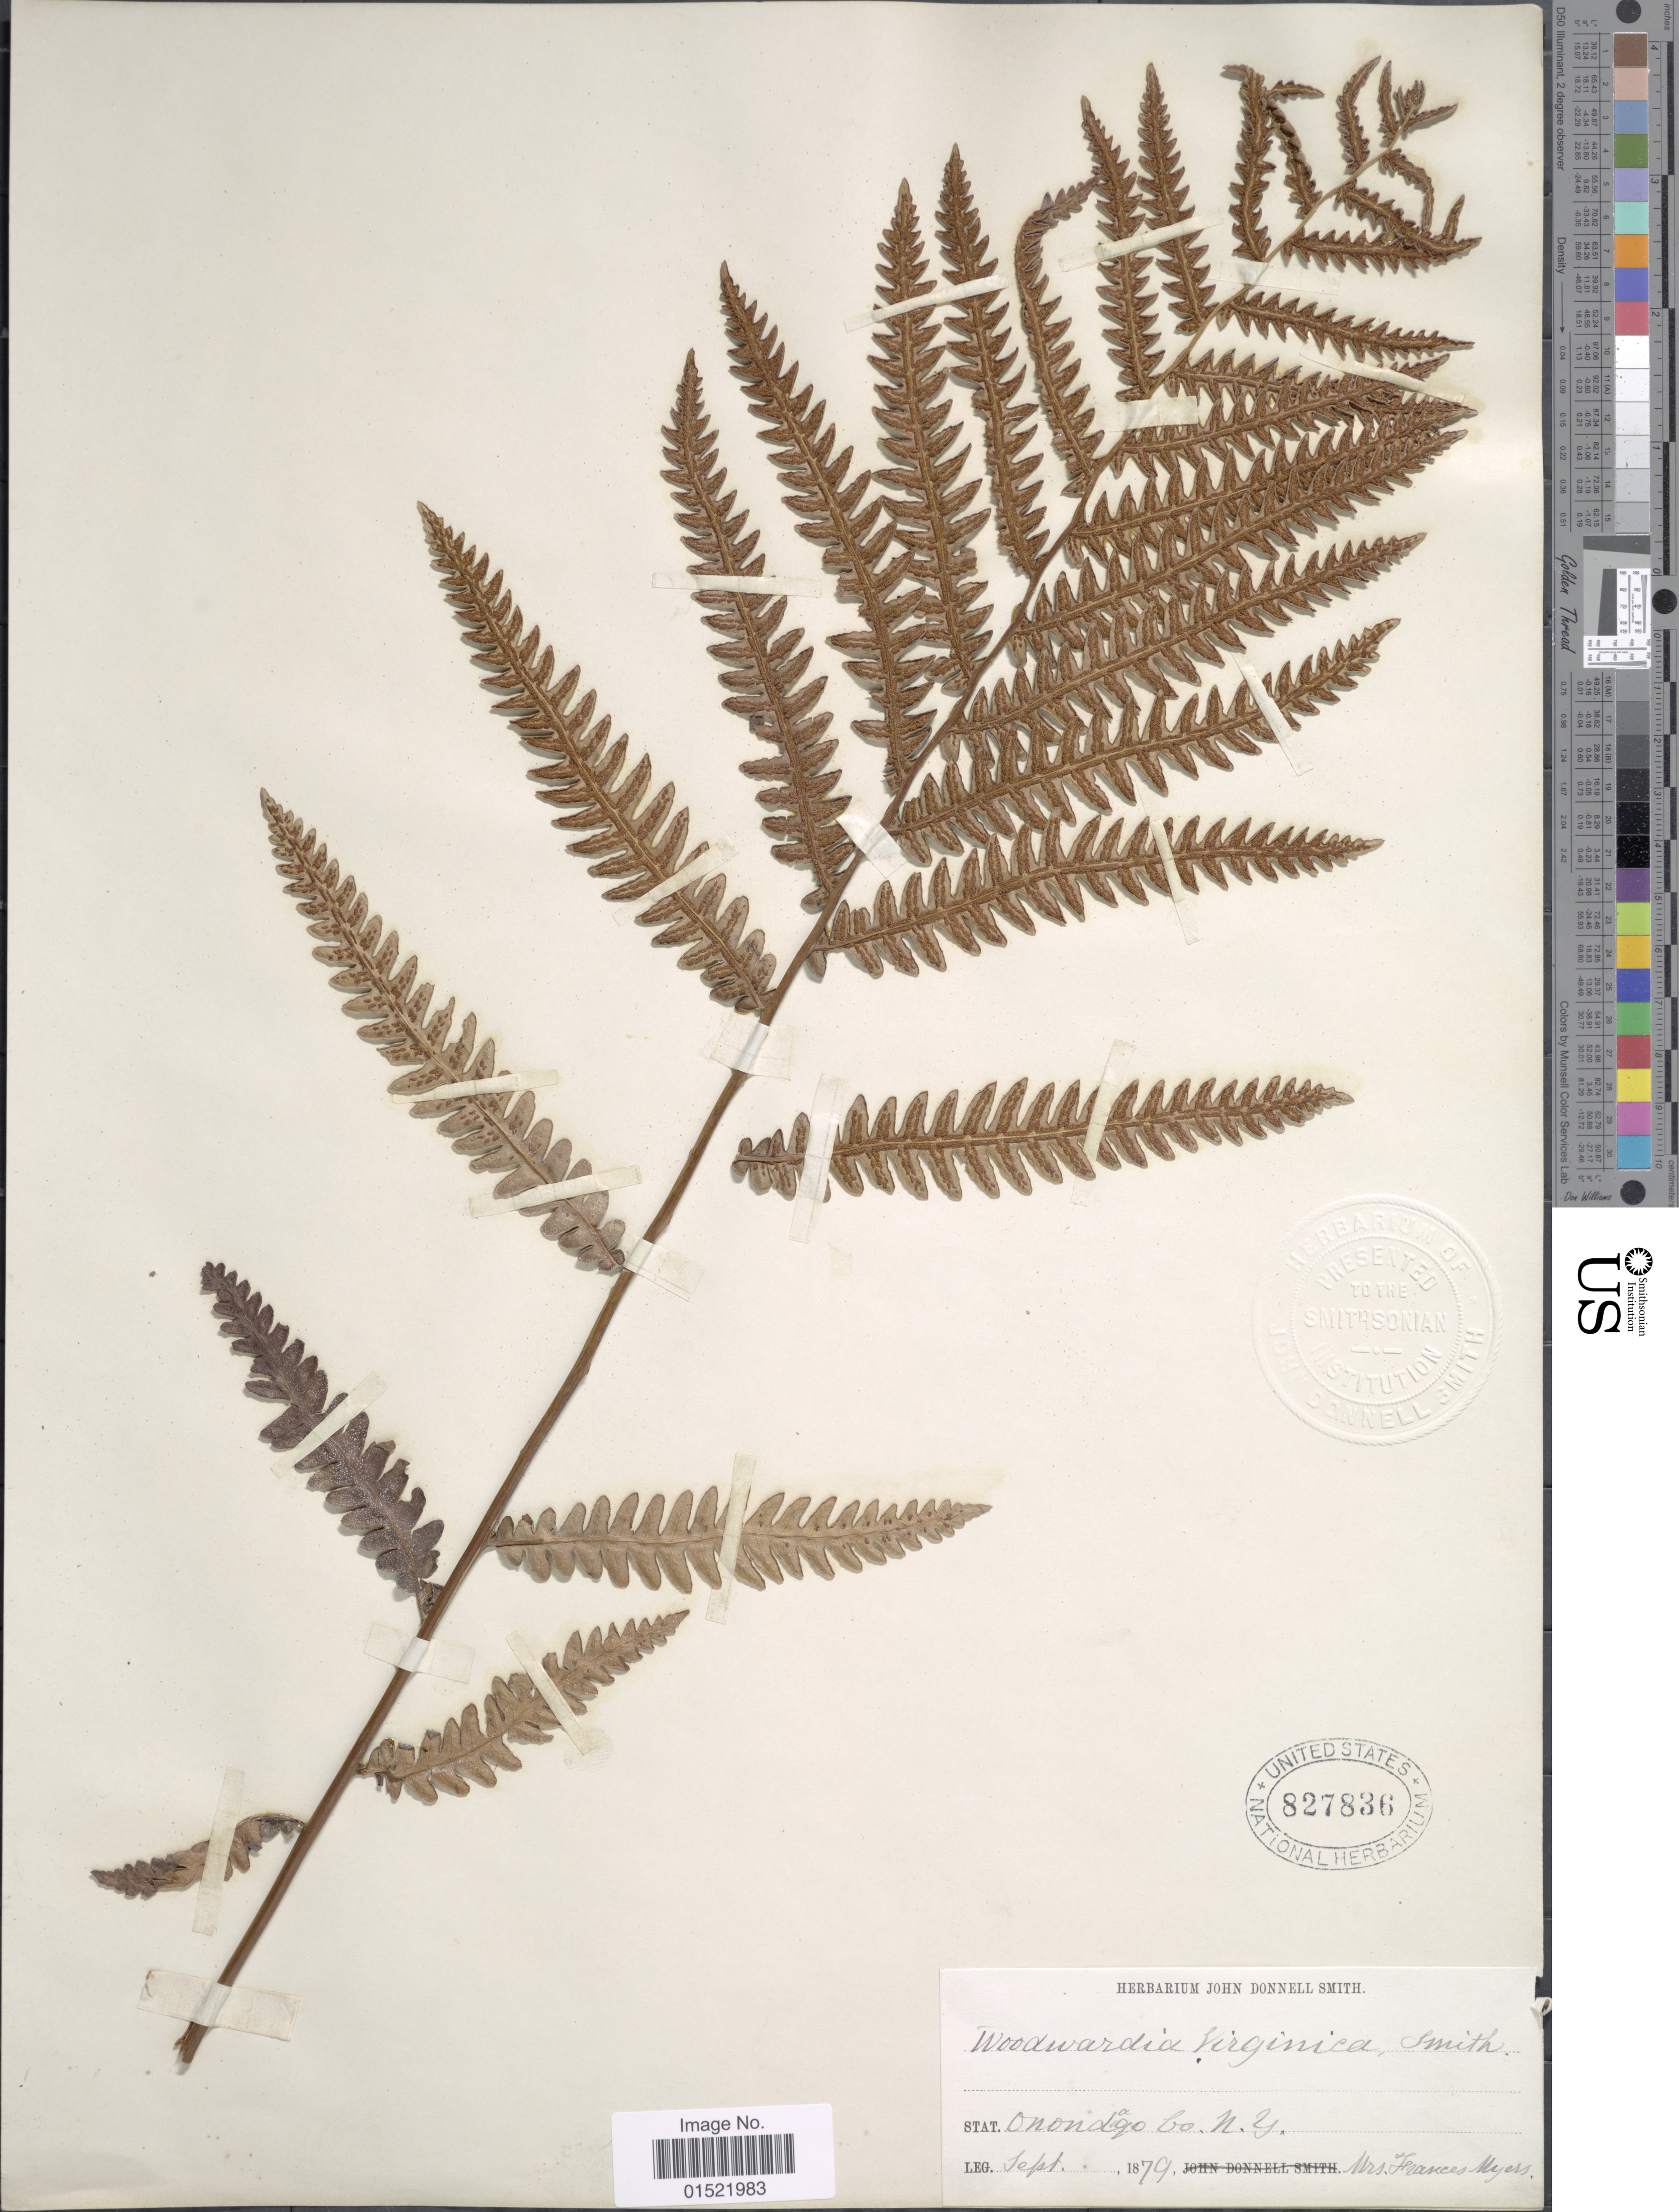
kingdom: Plantae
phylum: Tracheophyta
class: Polypodiopsida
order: Polypodiales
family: Blechnaceae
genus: Woodwardia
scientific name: Woodwardia virginica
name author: (L.) R.M. Sm.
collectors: F. Myers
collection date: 1879-09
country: United States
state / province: New York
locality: Onondigo Co.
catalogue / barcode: US 827836